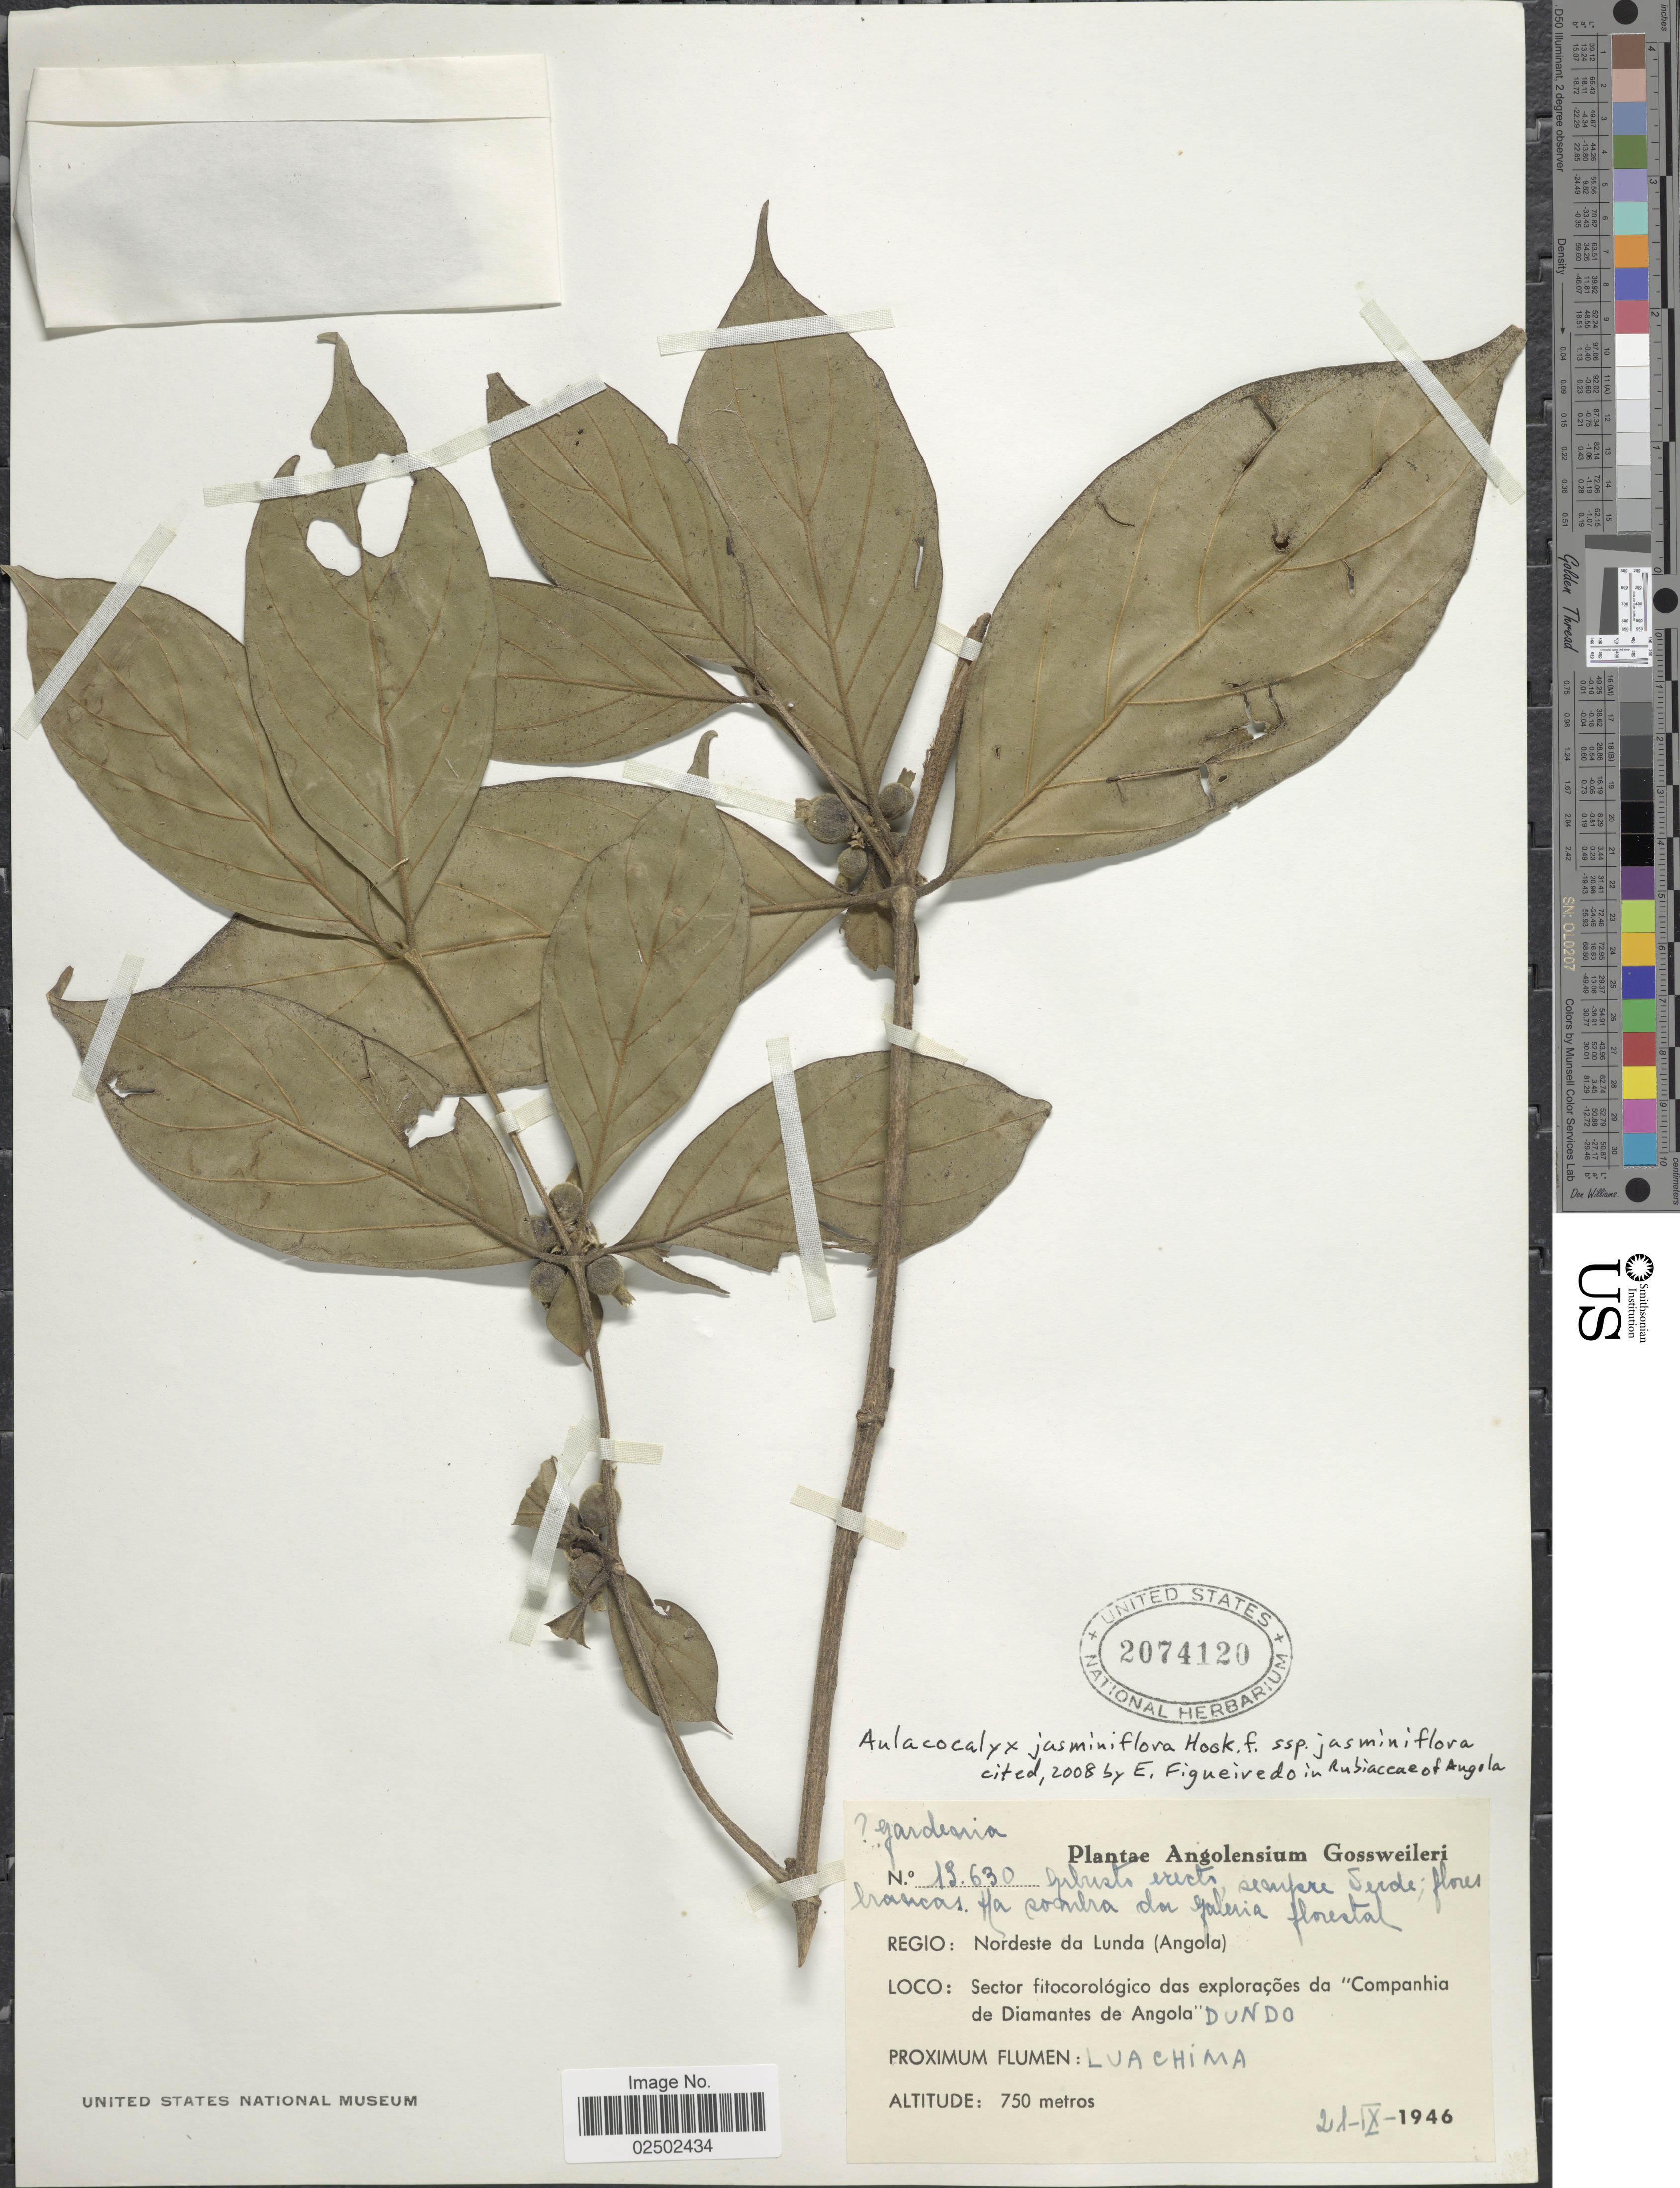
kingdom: Plantae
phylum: Tracheophyta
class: Magnoliopsida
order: Gentianales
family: Rubiaceae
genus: Aulacocalyx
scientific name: Aulacocalyx jasminiflora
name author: Hook. f.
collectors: -. Gossweiler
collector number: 13630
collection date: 1946-09-21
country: Angola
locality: Regio: Nordeste da Lunda (Angola). Sector fitocorologico das exploracoes da "Companhia de Diamantes de Angola"Dundo. Luachima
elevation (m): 750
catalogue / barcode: US 2074120